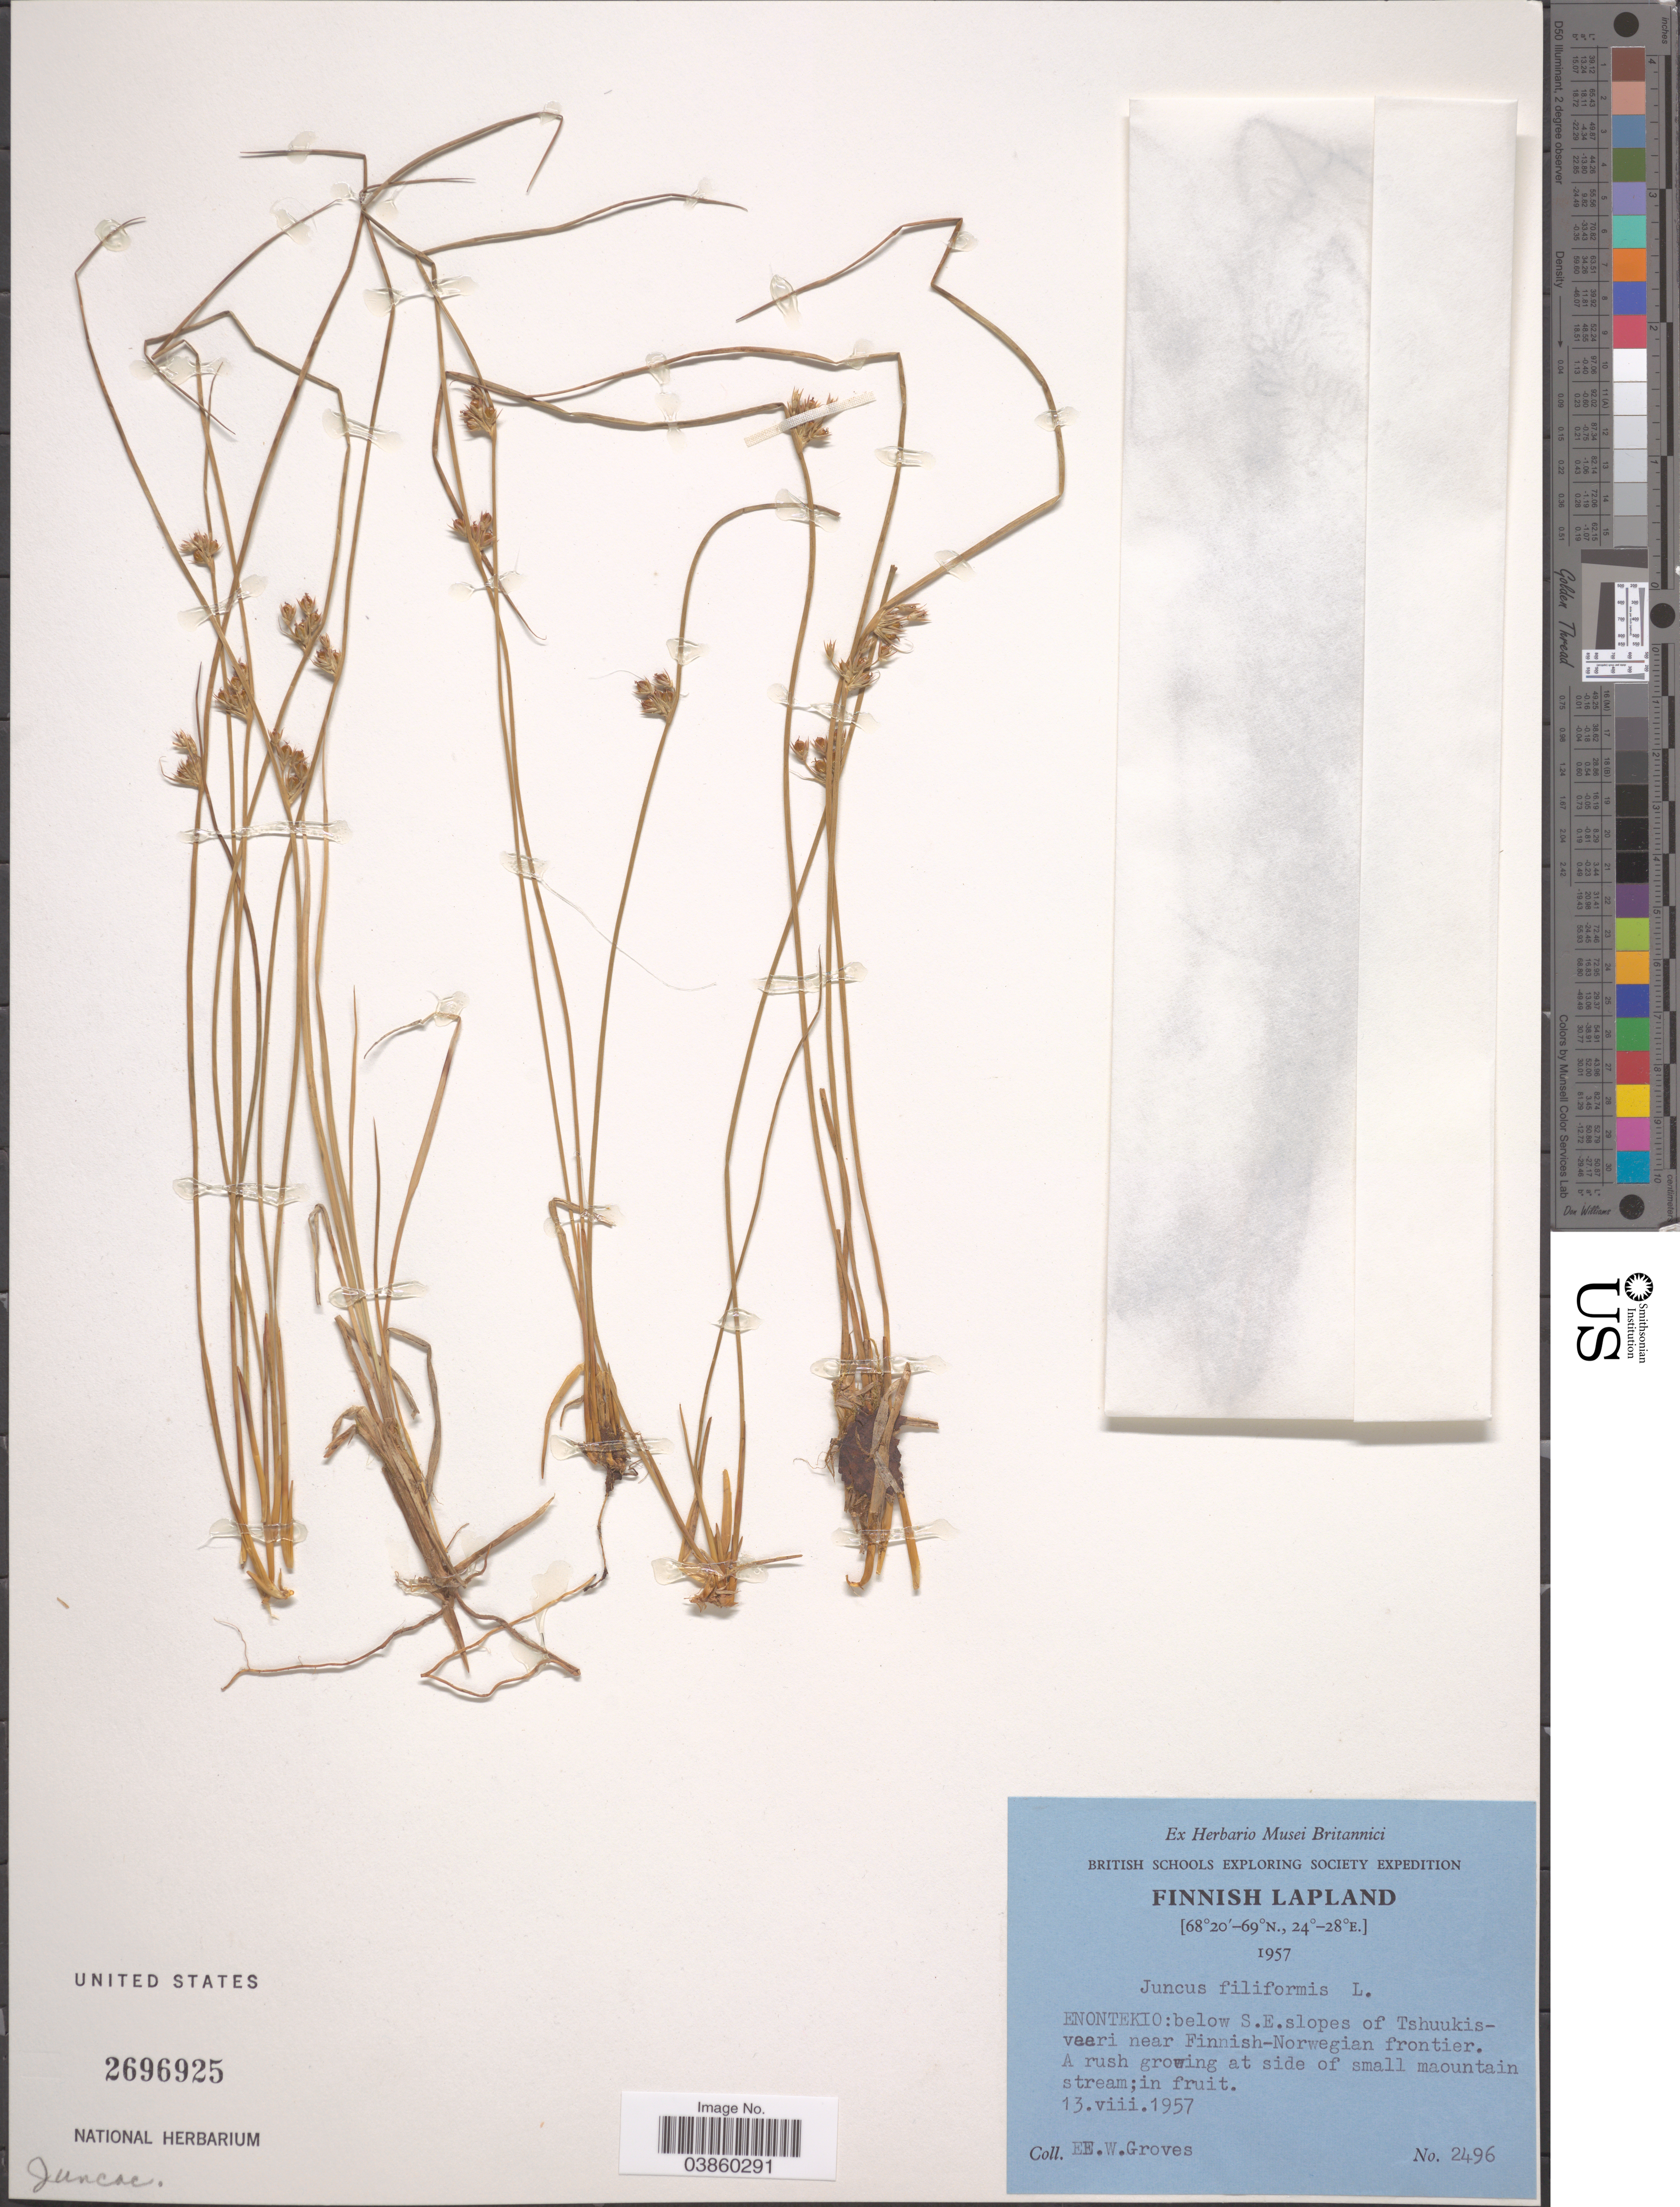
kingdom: Plantae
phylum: Tracheophyta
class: Liliopsida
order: Poales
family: Juncaceae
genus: Juncus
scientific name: Juncus filiformis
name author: L.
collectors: E. Groves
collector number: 2496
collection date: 1957-08-13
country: Finland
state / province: Lappi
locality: Finnish Lapland. Enontekio: below S.E. slopes of Tshuukisvaari near Finnish-Norwegian frontier.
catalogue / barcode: US 2696925